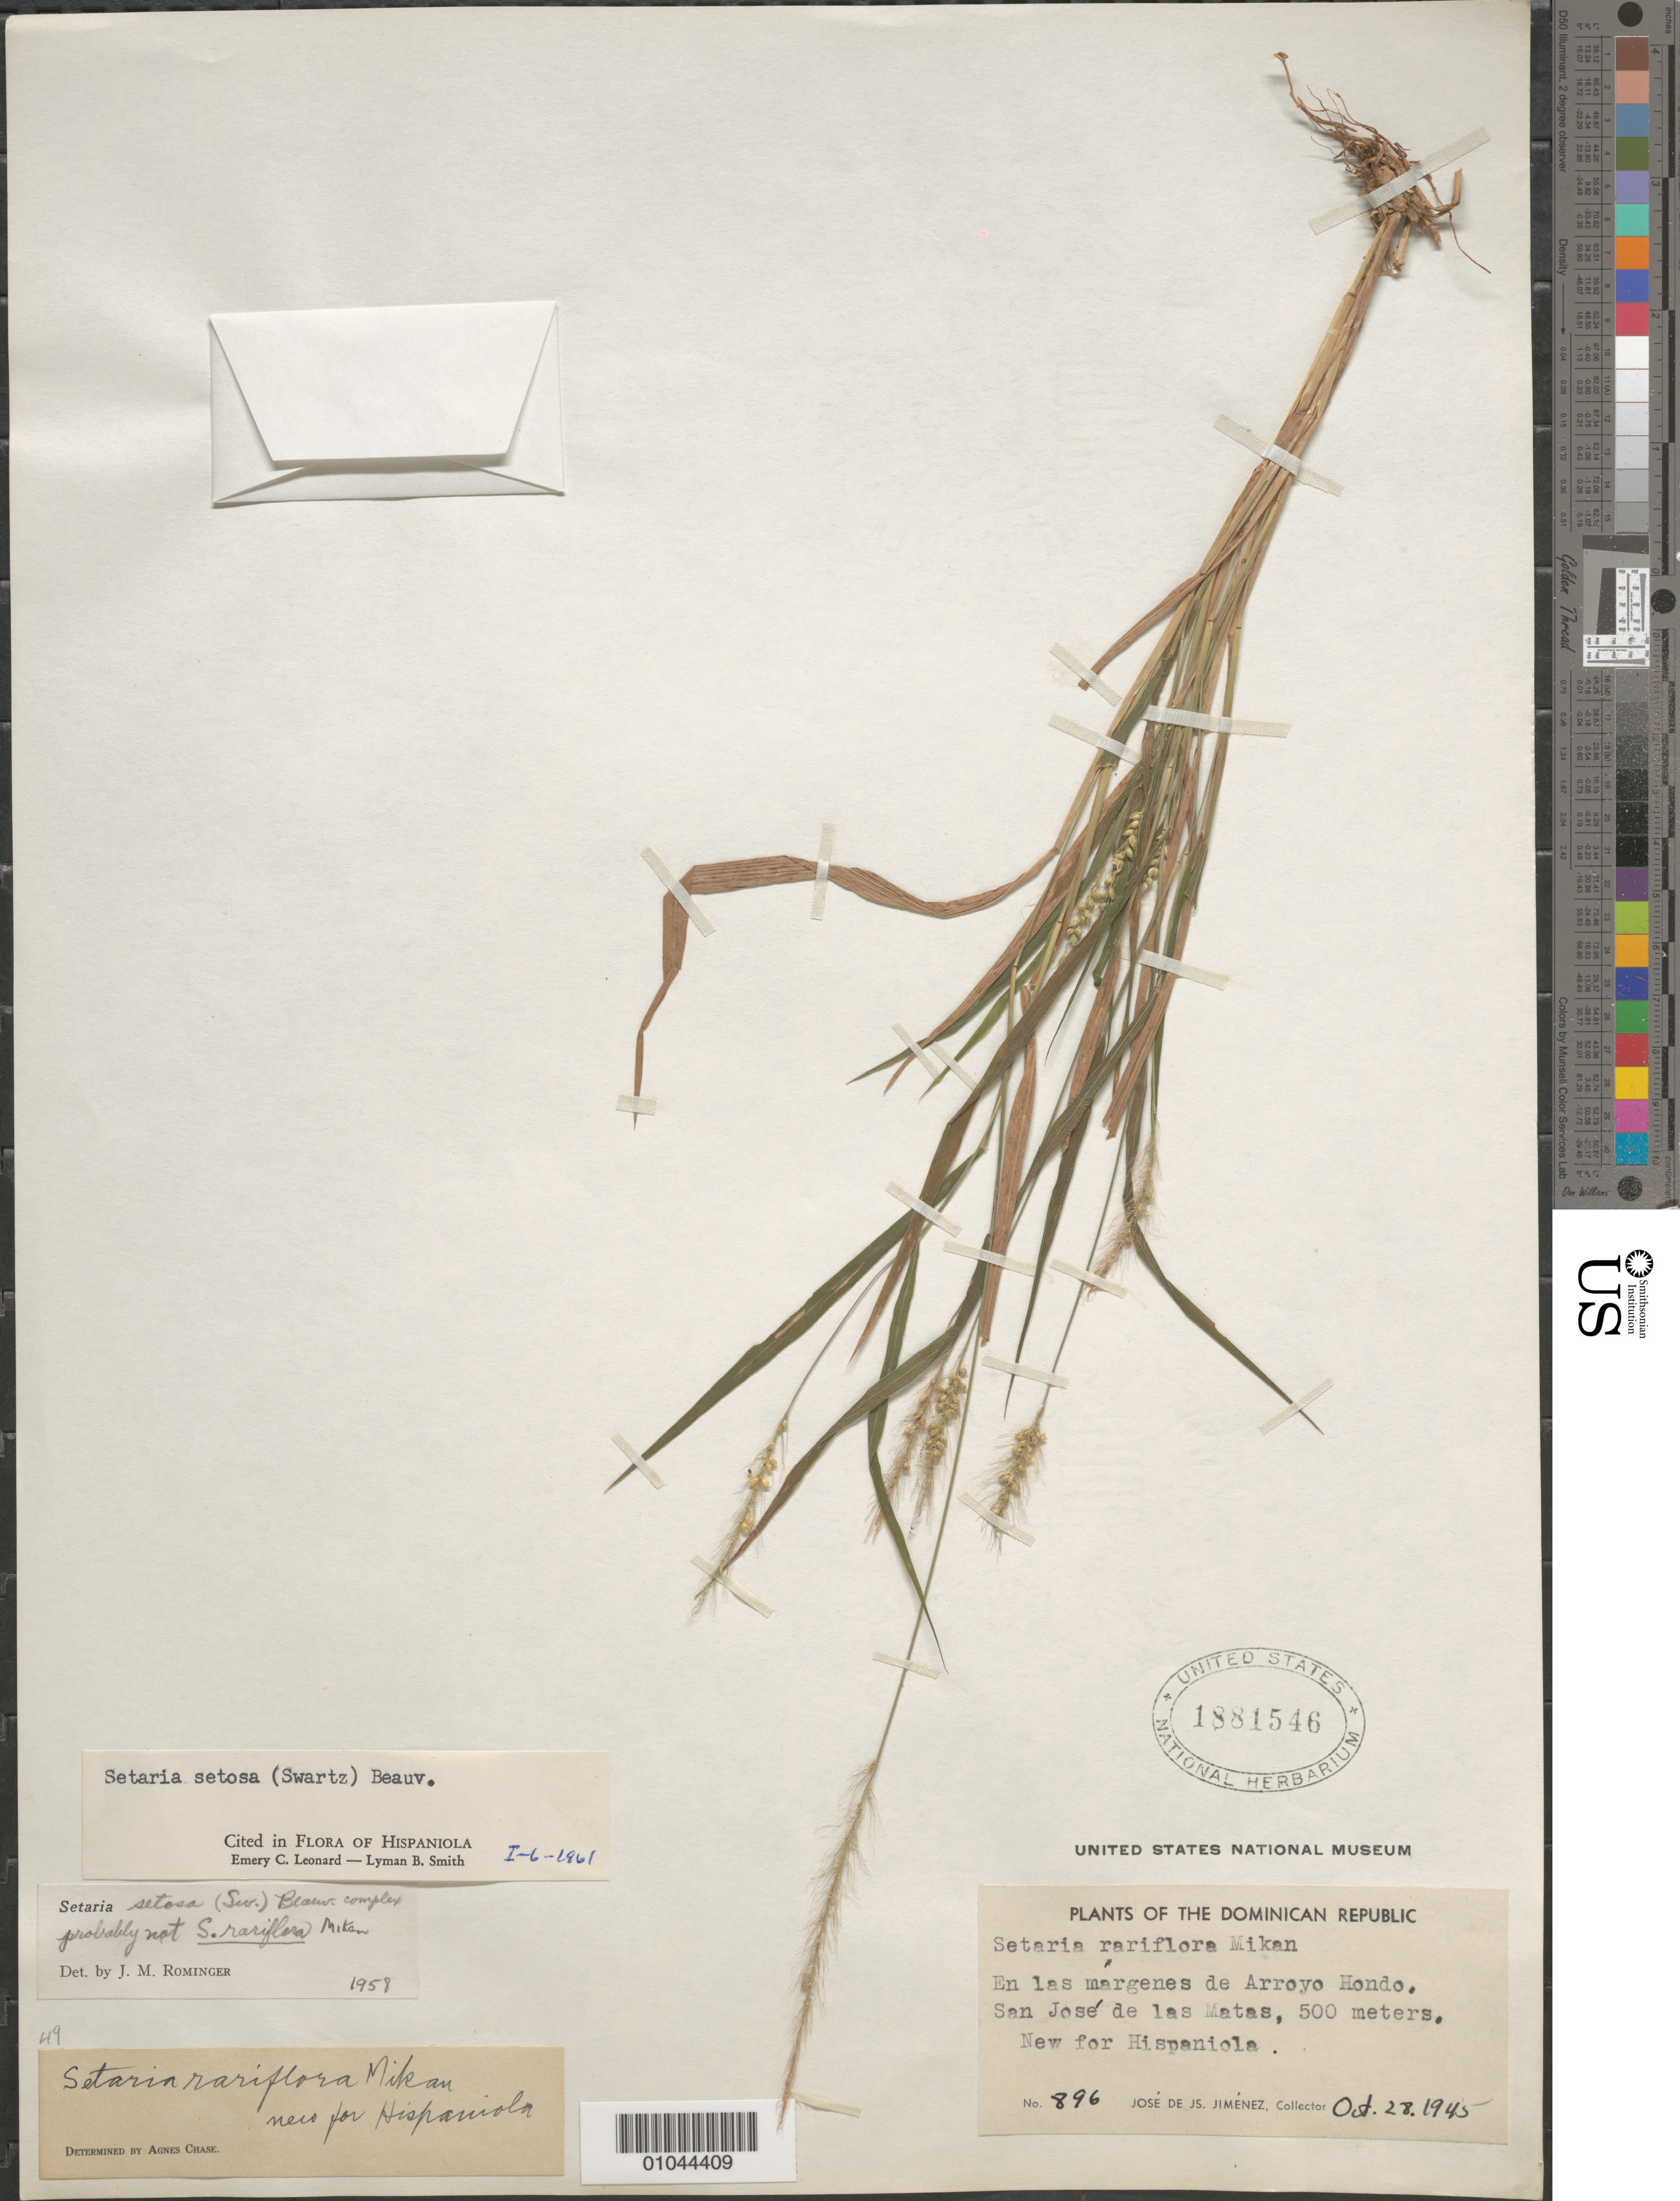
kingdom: Plantae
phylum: Tracheophyta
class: Liliopsida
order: Poales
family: Poaceae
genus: Setaria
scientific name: Setaria setosa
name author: (Sw.) P. Beauv.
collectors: J. J. Jiménez Almonte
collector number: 896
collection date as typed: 28 Oct 1945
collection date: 1945-10-28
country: Dominican Republic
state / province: Santiago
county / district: San José de las Matas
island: Hispaniola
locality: En las margenes de Arroyo Hondo,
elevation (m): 500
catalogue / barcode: US 1881546